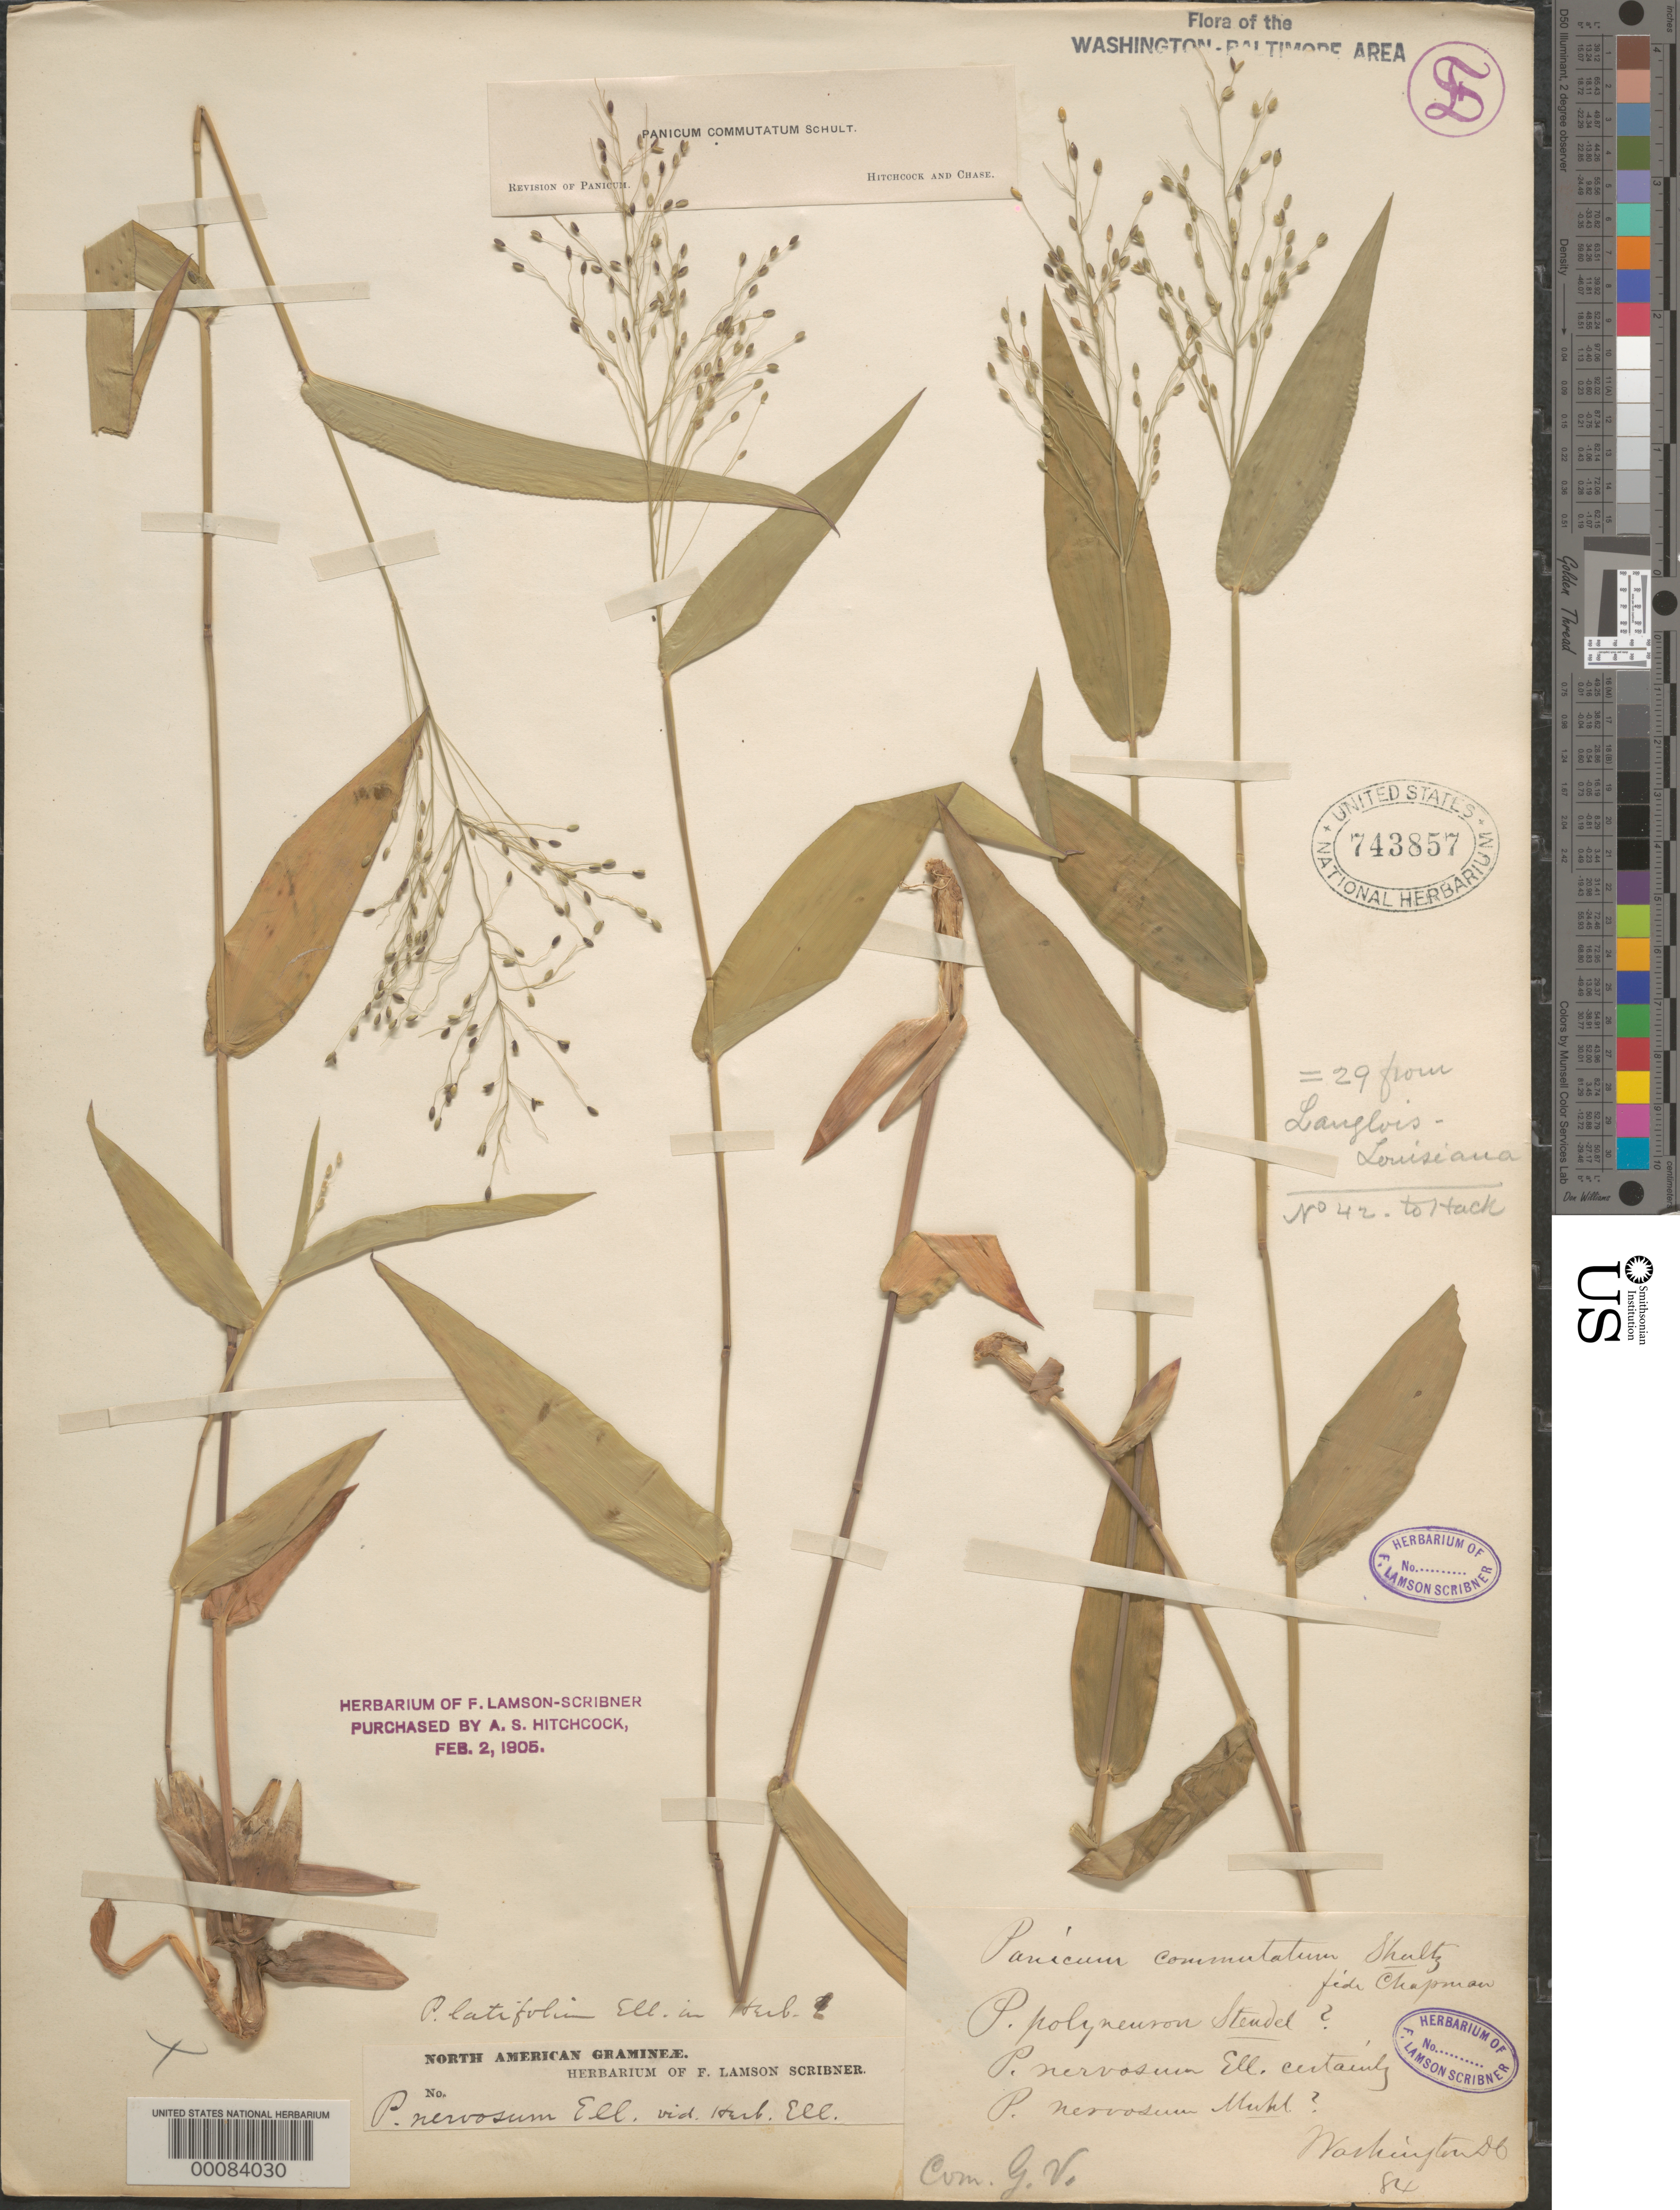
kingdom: Plantae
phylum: Tracheophyta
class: Liliopsida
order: Poales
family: Poaceae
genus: Dichanthelium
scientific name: Dichanthelium commutatum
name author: (Schult.) Gould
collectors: G. Vasey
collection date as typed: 1884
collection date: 1884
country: United States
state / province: District of Columbia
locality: Vicinity of Washington, DC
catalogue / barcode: US 743857